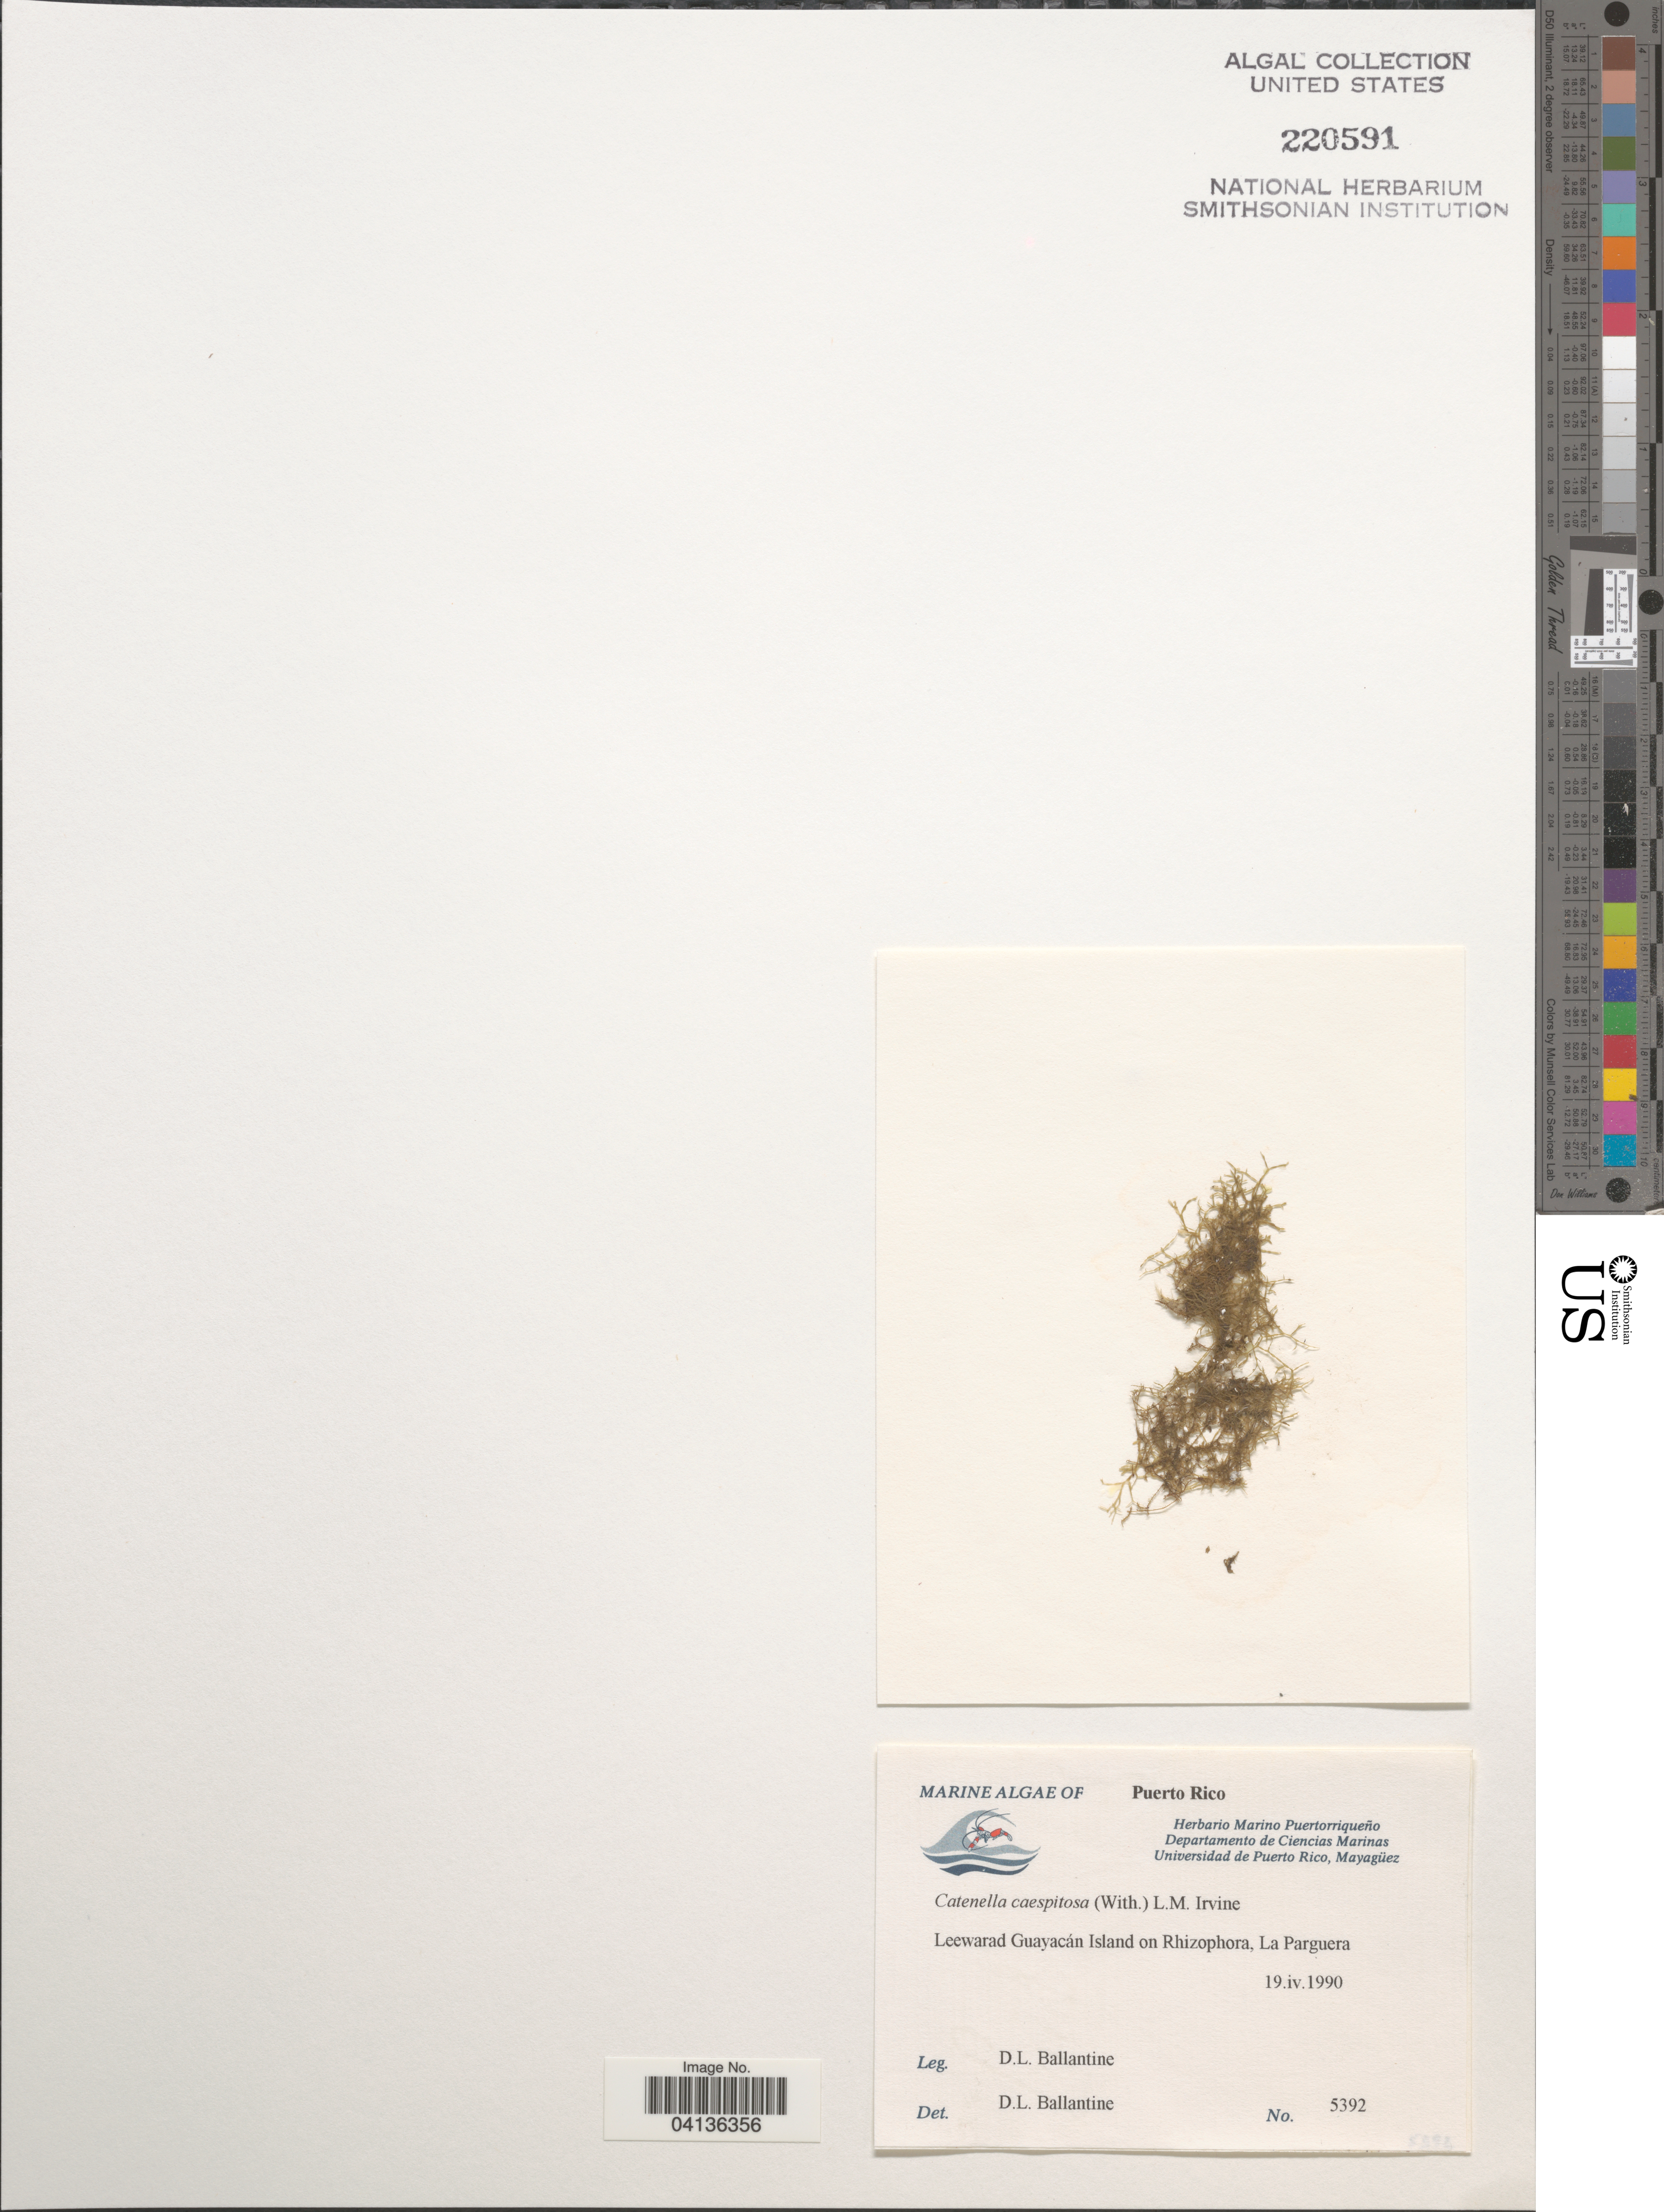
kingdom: Plantae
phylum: Rhodophyta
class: Florideophyceae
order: Gigartinales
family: Caulacanthaceae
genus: Catenella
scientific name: Catenella caespitosa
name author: (With.) L.M. Irvine in Parke & P.S. Dixon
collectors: D.L. Ballantine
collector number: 5392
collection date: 1990-04-19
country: Puerto Rico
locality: Leewarad Guayacán Island on Rhizophora, La Parguera.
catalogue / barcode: US 220591